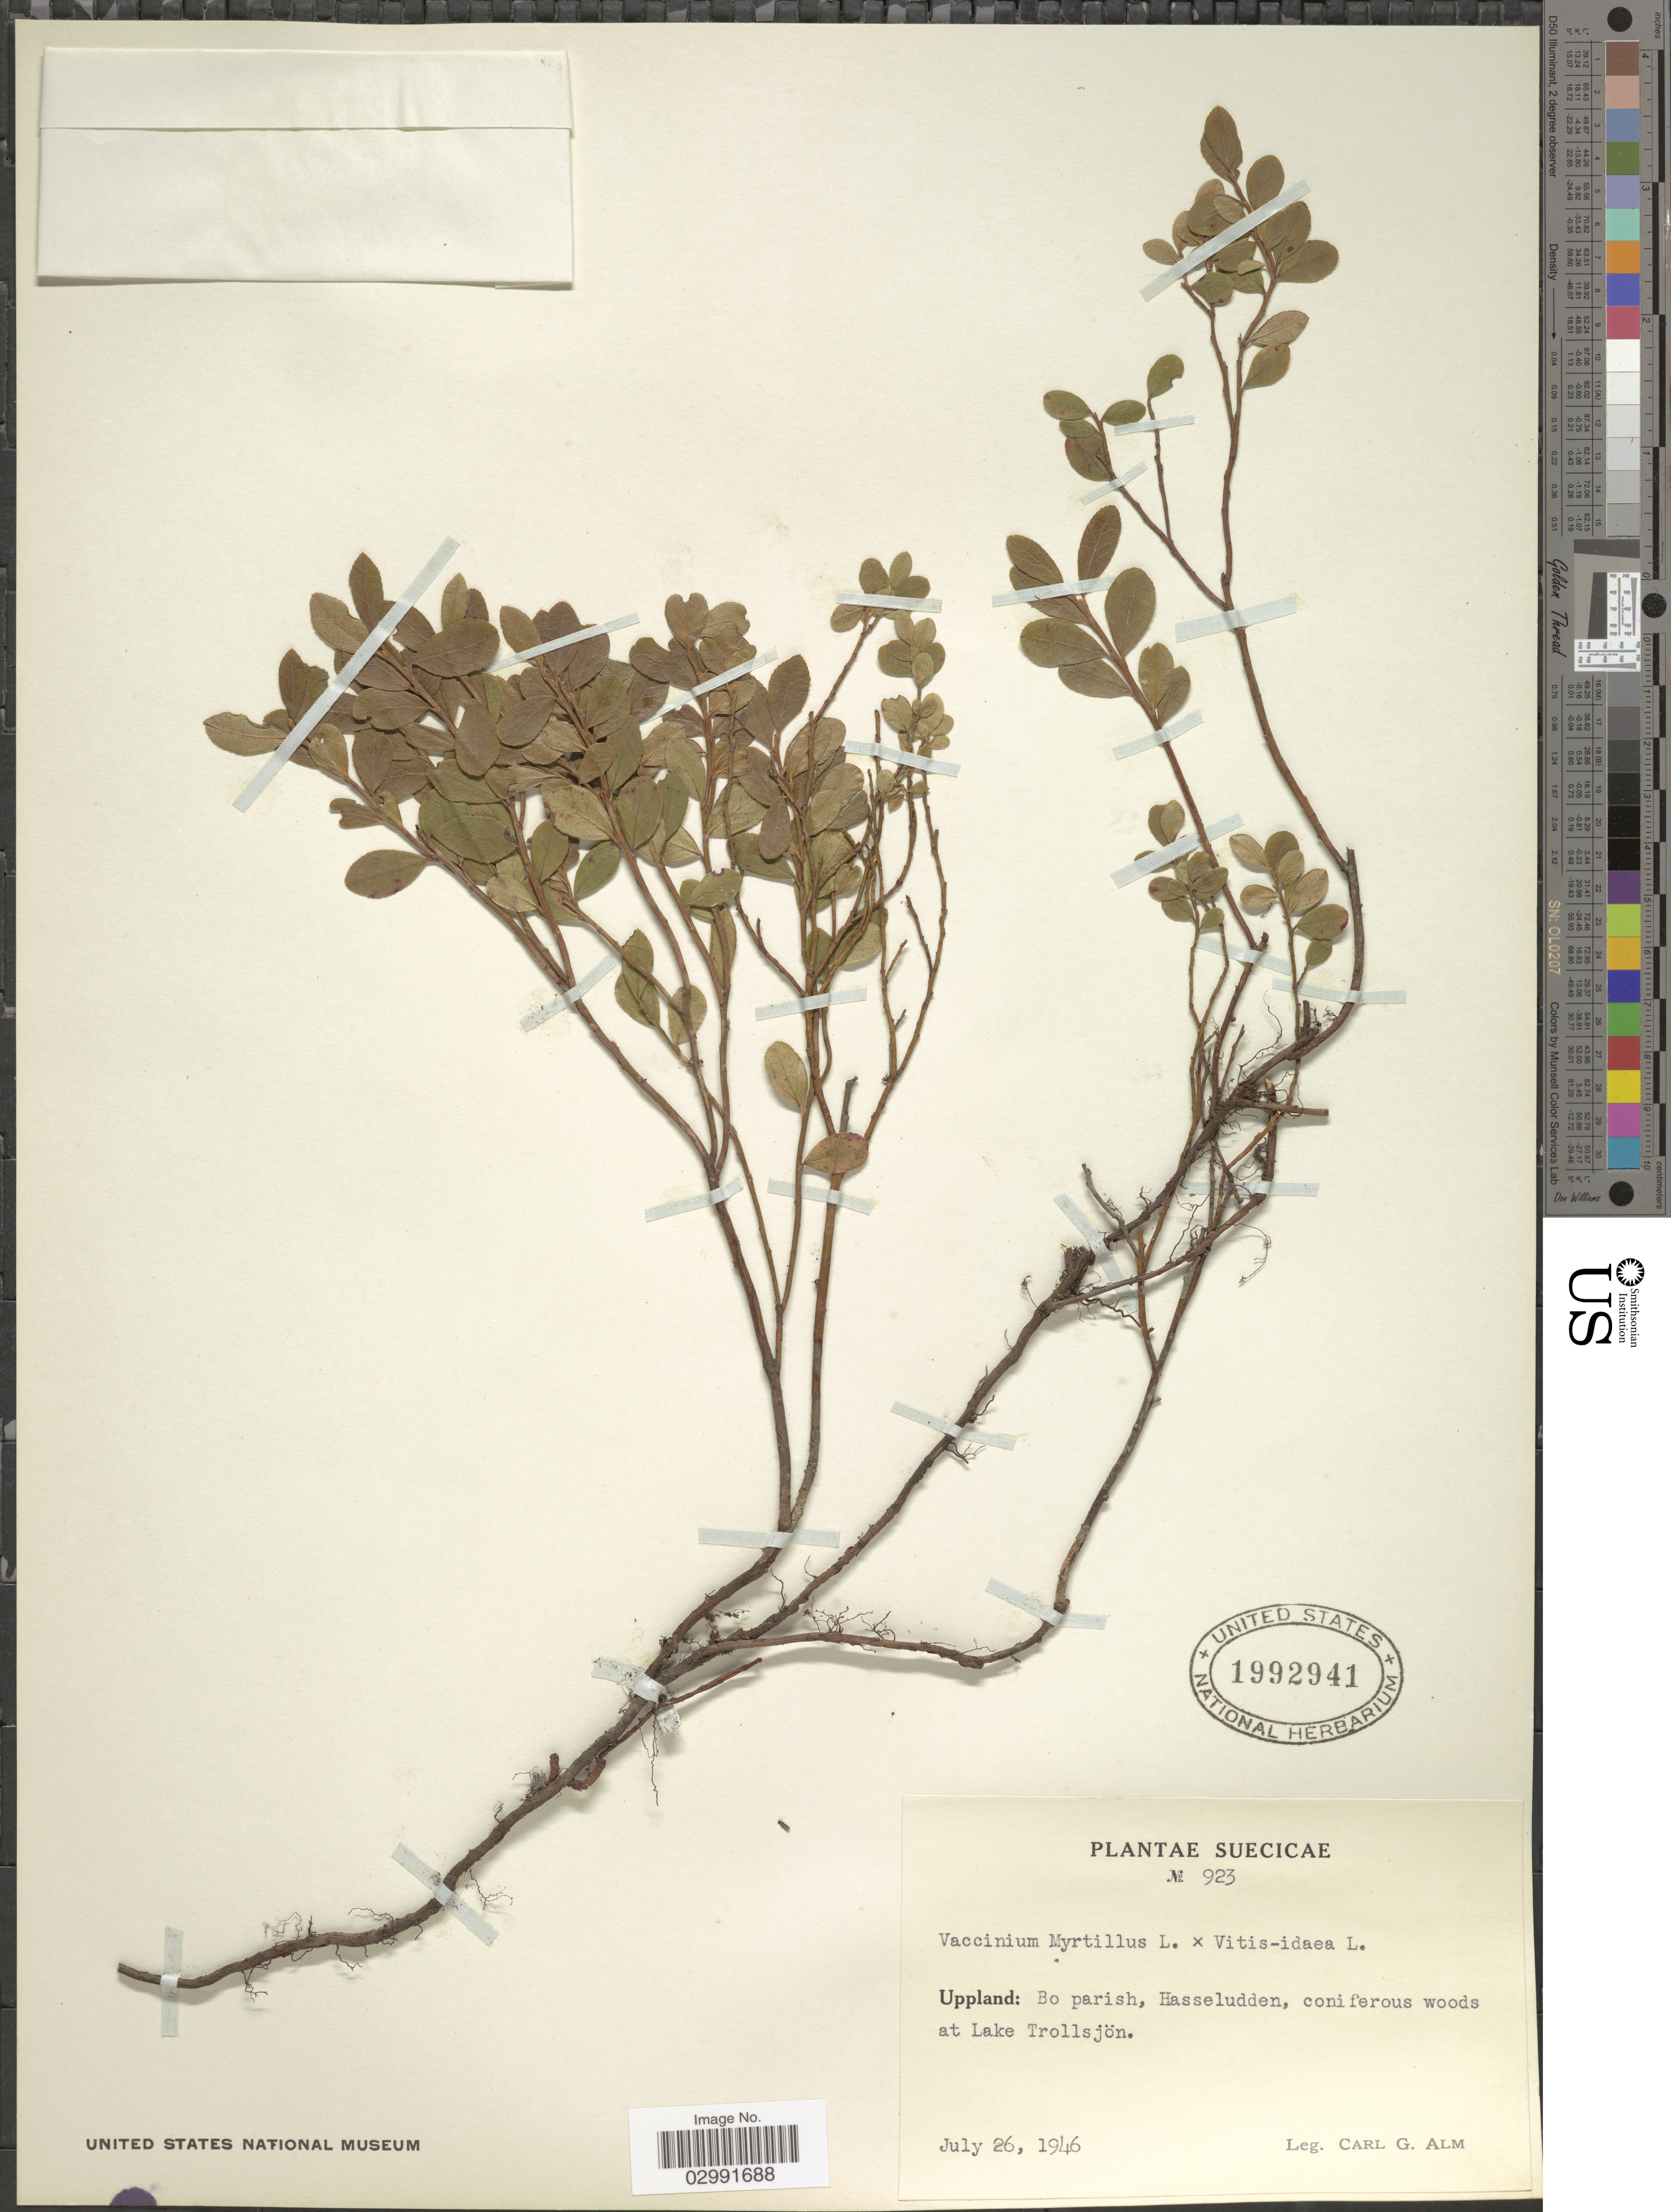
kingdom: Plantae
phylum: Tracheophyta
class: Magnoliopsida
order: Ericales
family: Ericaceae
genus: Vaccinium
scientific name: Vaccinium myrtillus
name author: L.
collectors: C. G. Alm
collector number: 923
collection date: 1946-07-26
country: Sweden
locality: Uppland: Bo Parish, Hasseludden, coniferous woods at Lake Trolssjön. Suecicae.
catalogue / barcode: US 1992941